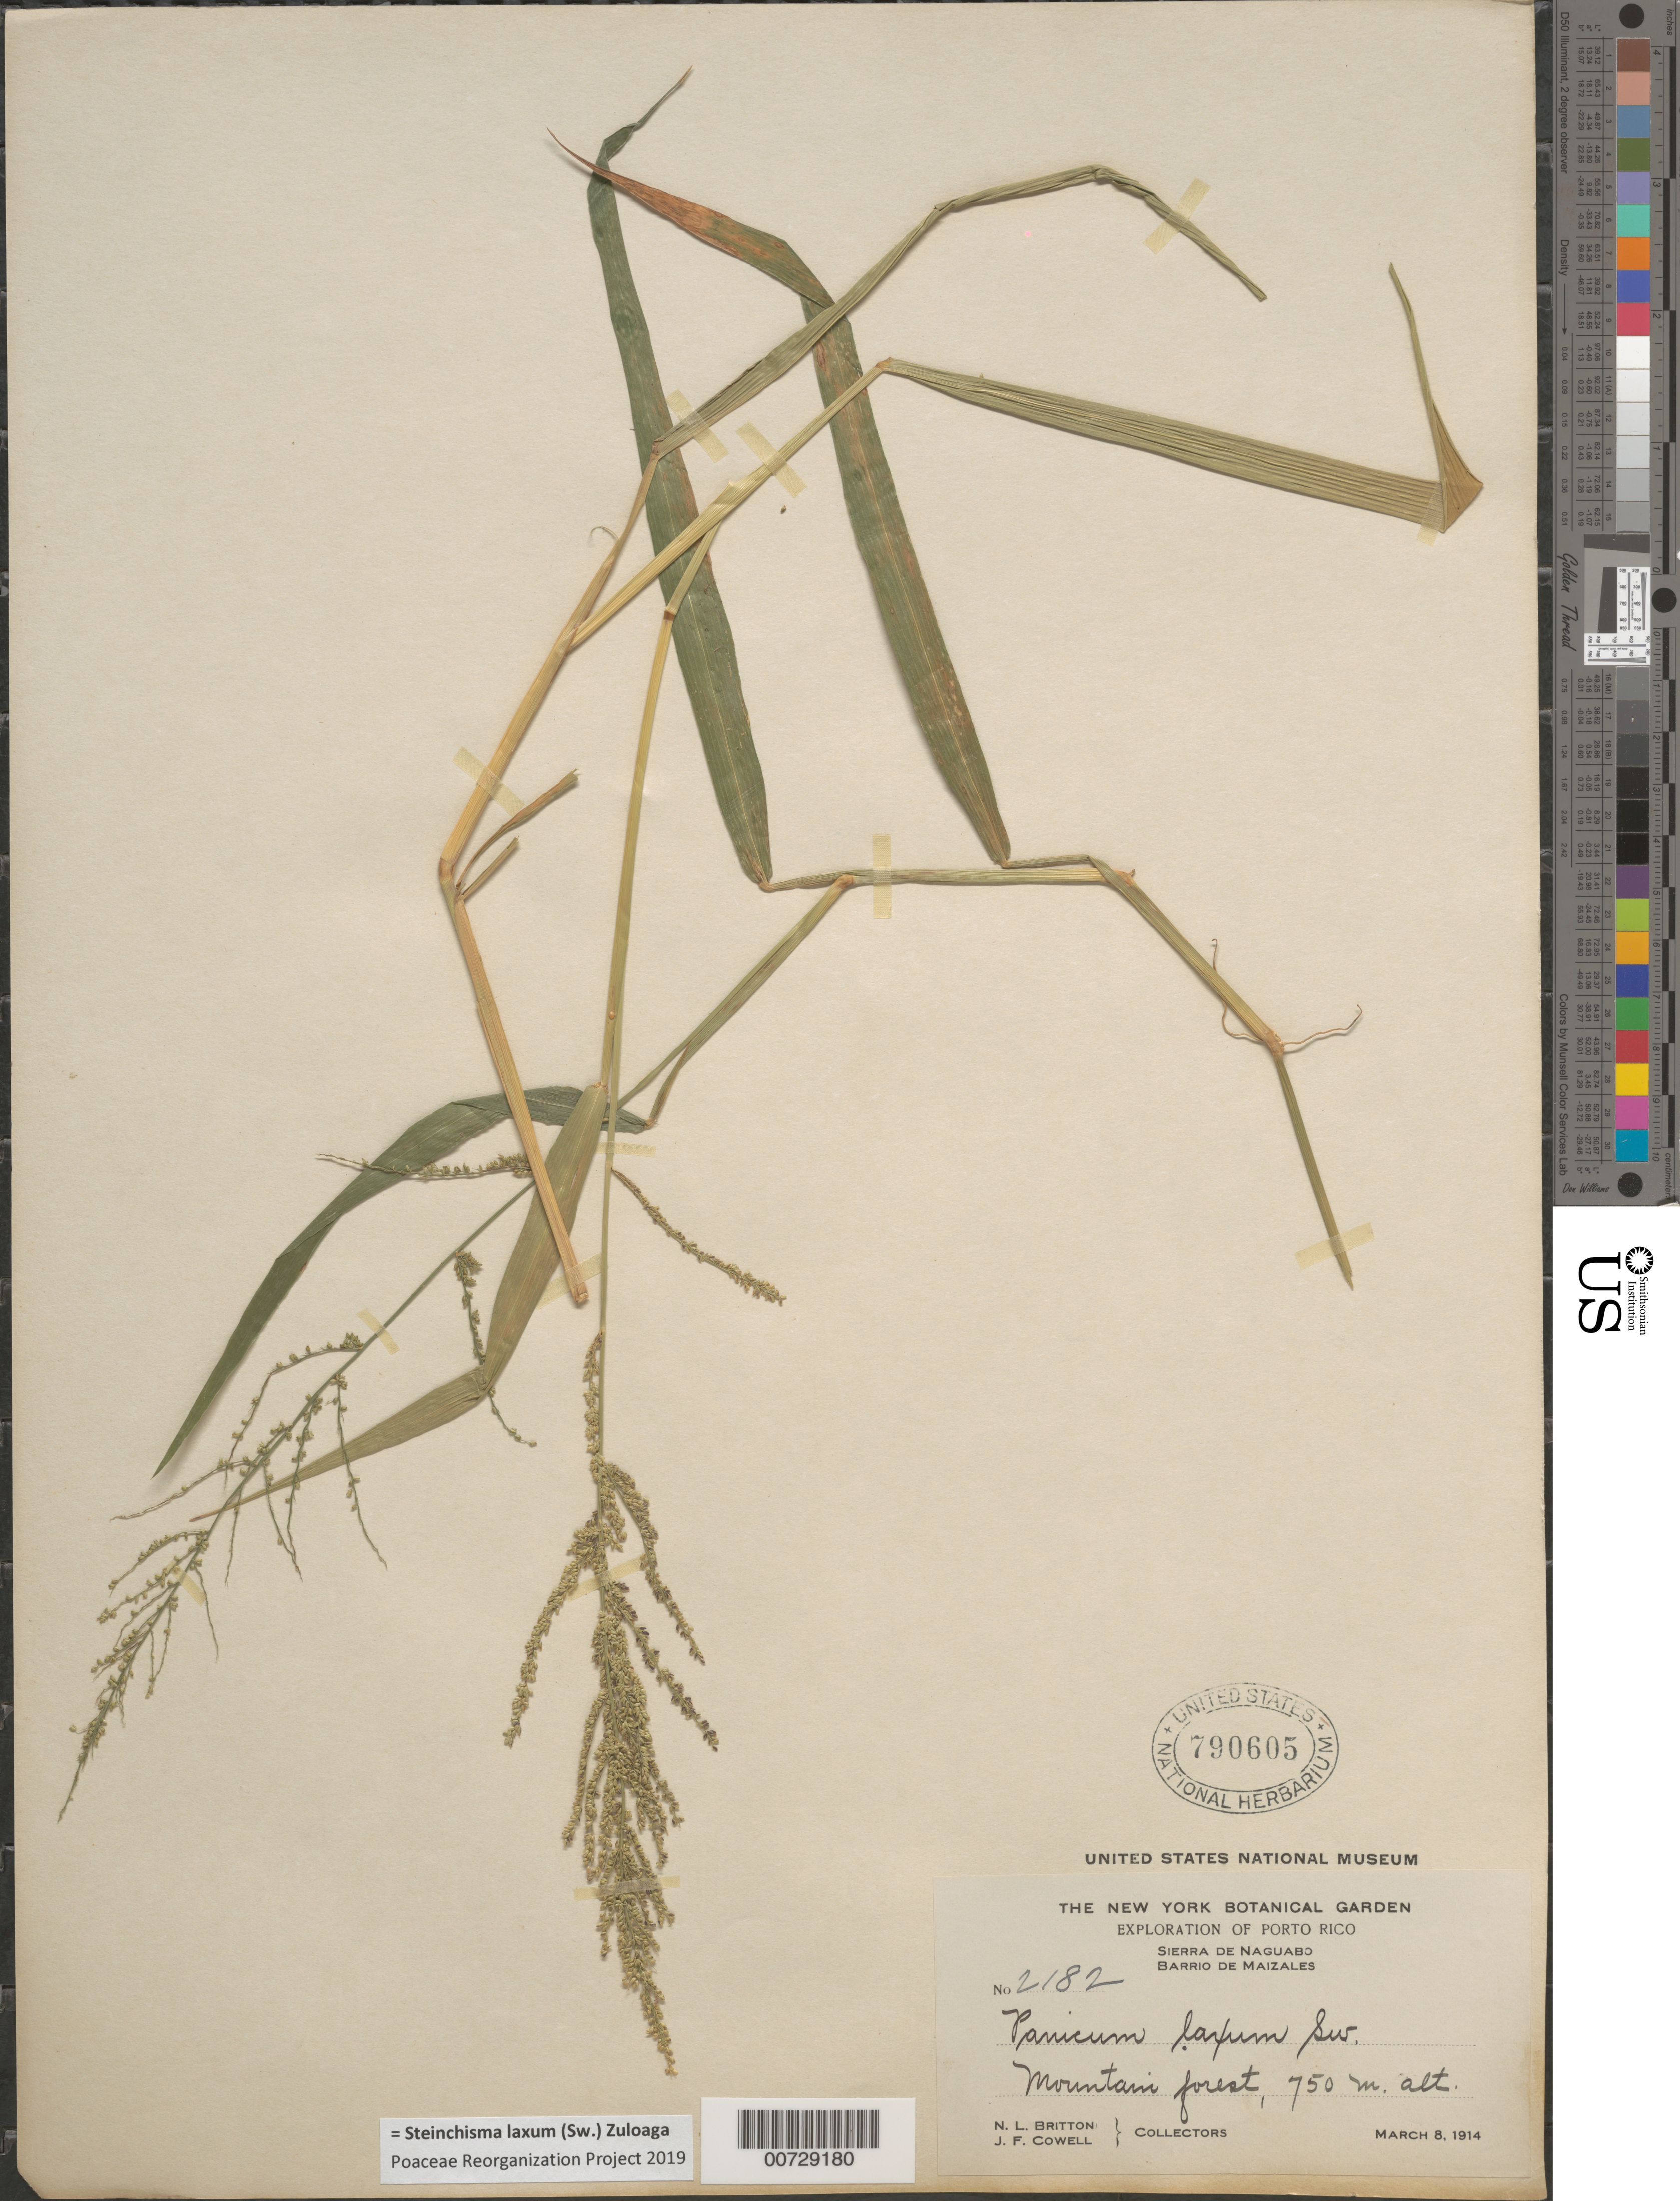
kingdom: Plantae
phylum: Tracheophyta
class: Liliopsida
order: Poales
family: Poaceae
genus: Steinchisma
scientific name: Steinchisma laxum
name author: (Sw.) Zuloaga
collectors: N. Britton & J. F. Cowell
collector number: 2182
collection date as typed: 08 Mar 1914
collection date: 1914-03-08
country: Puerto Rico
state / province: Naguabo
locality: Sierra de Naguabo, Barrio de Maizales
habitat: Mountain forest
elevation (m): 750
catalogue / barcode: US 790605